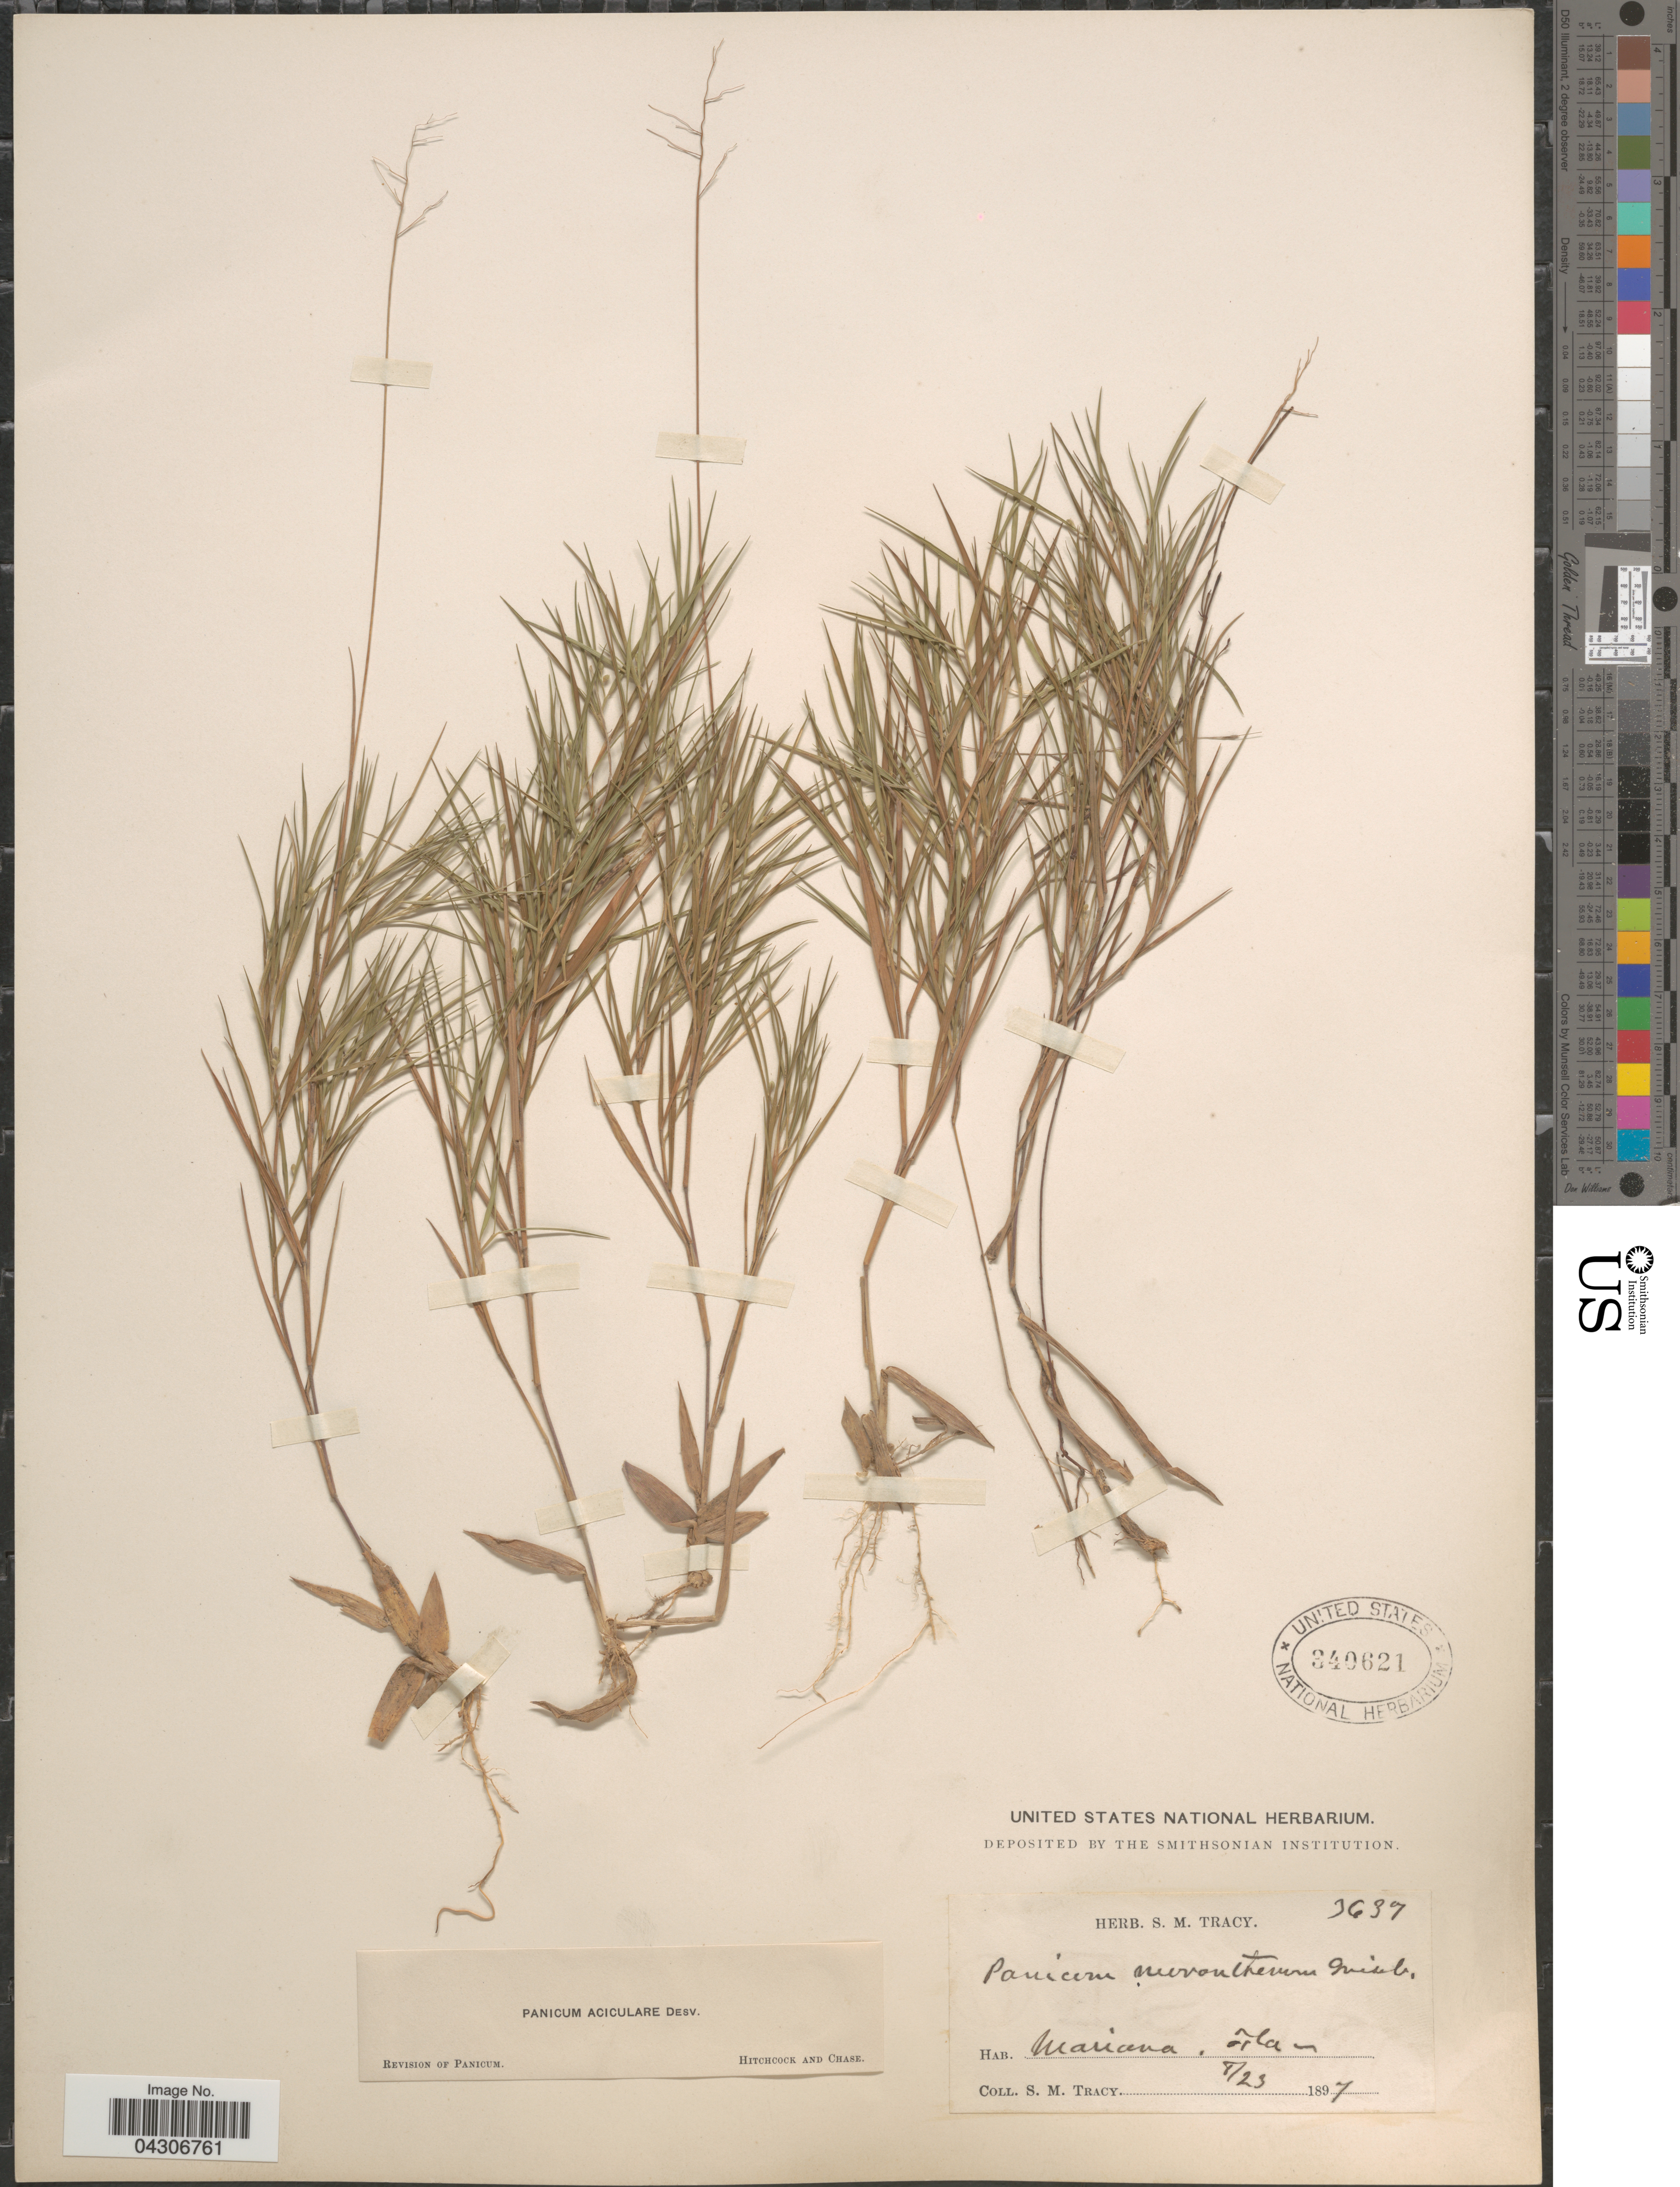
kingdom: Plantae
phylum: Tracheophyta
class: Liliopsida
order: Poales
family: Poaceae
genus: Dichanthelium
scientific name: Dichanthelium aciculare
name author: (Desv. ex Poir.) Gould & C.A. Clark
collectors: S. M. Tracy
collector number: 3637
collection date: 1897-08-23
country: United States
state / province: Florida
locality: Mariana.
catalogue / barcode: US 340621